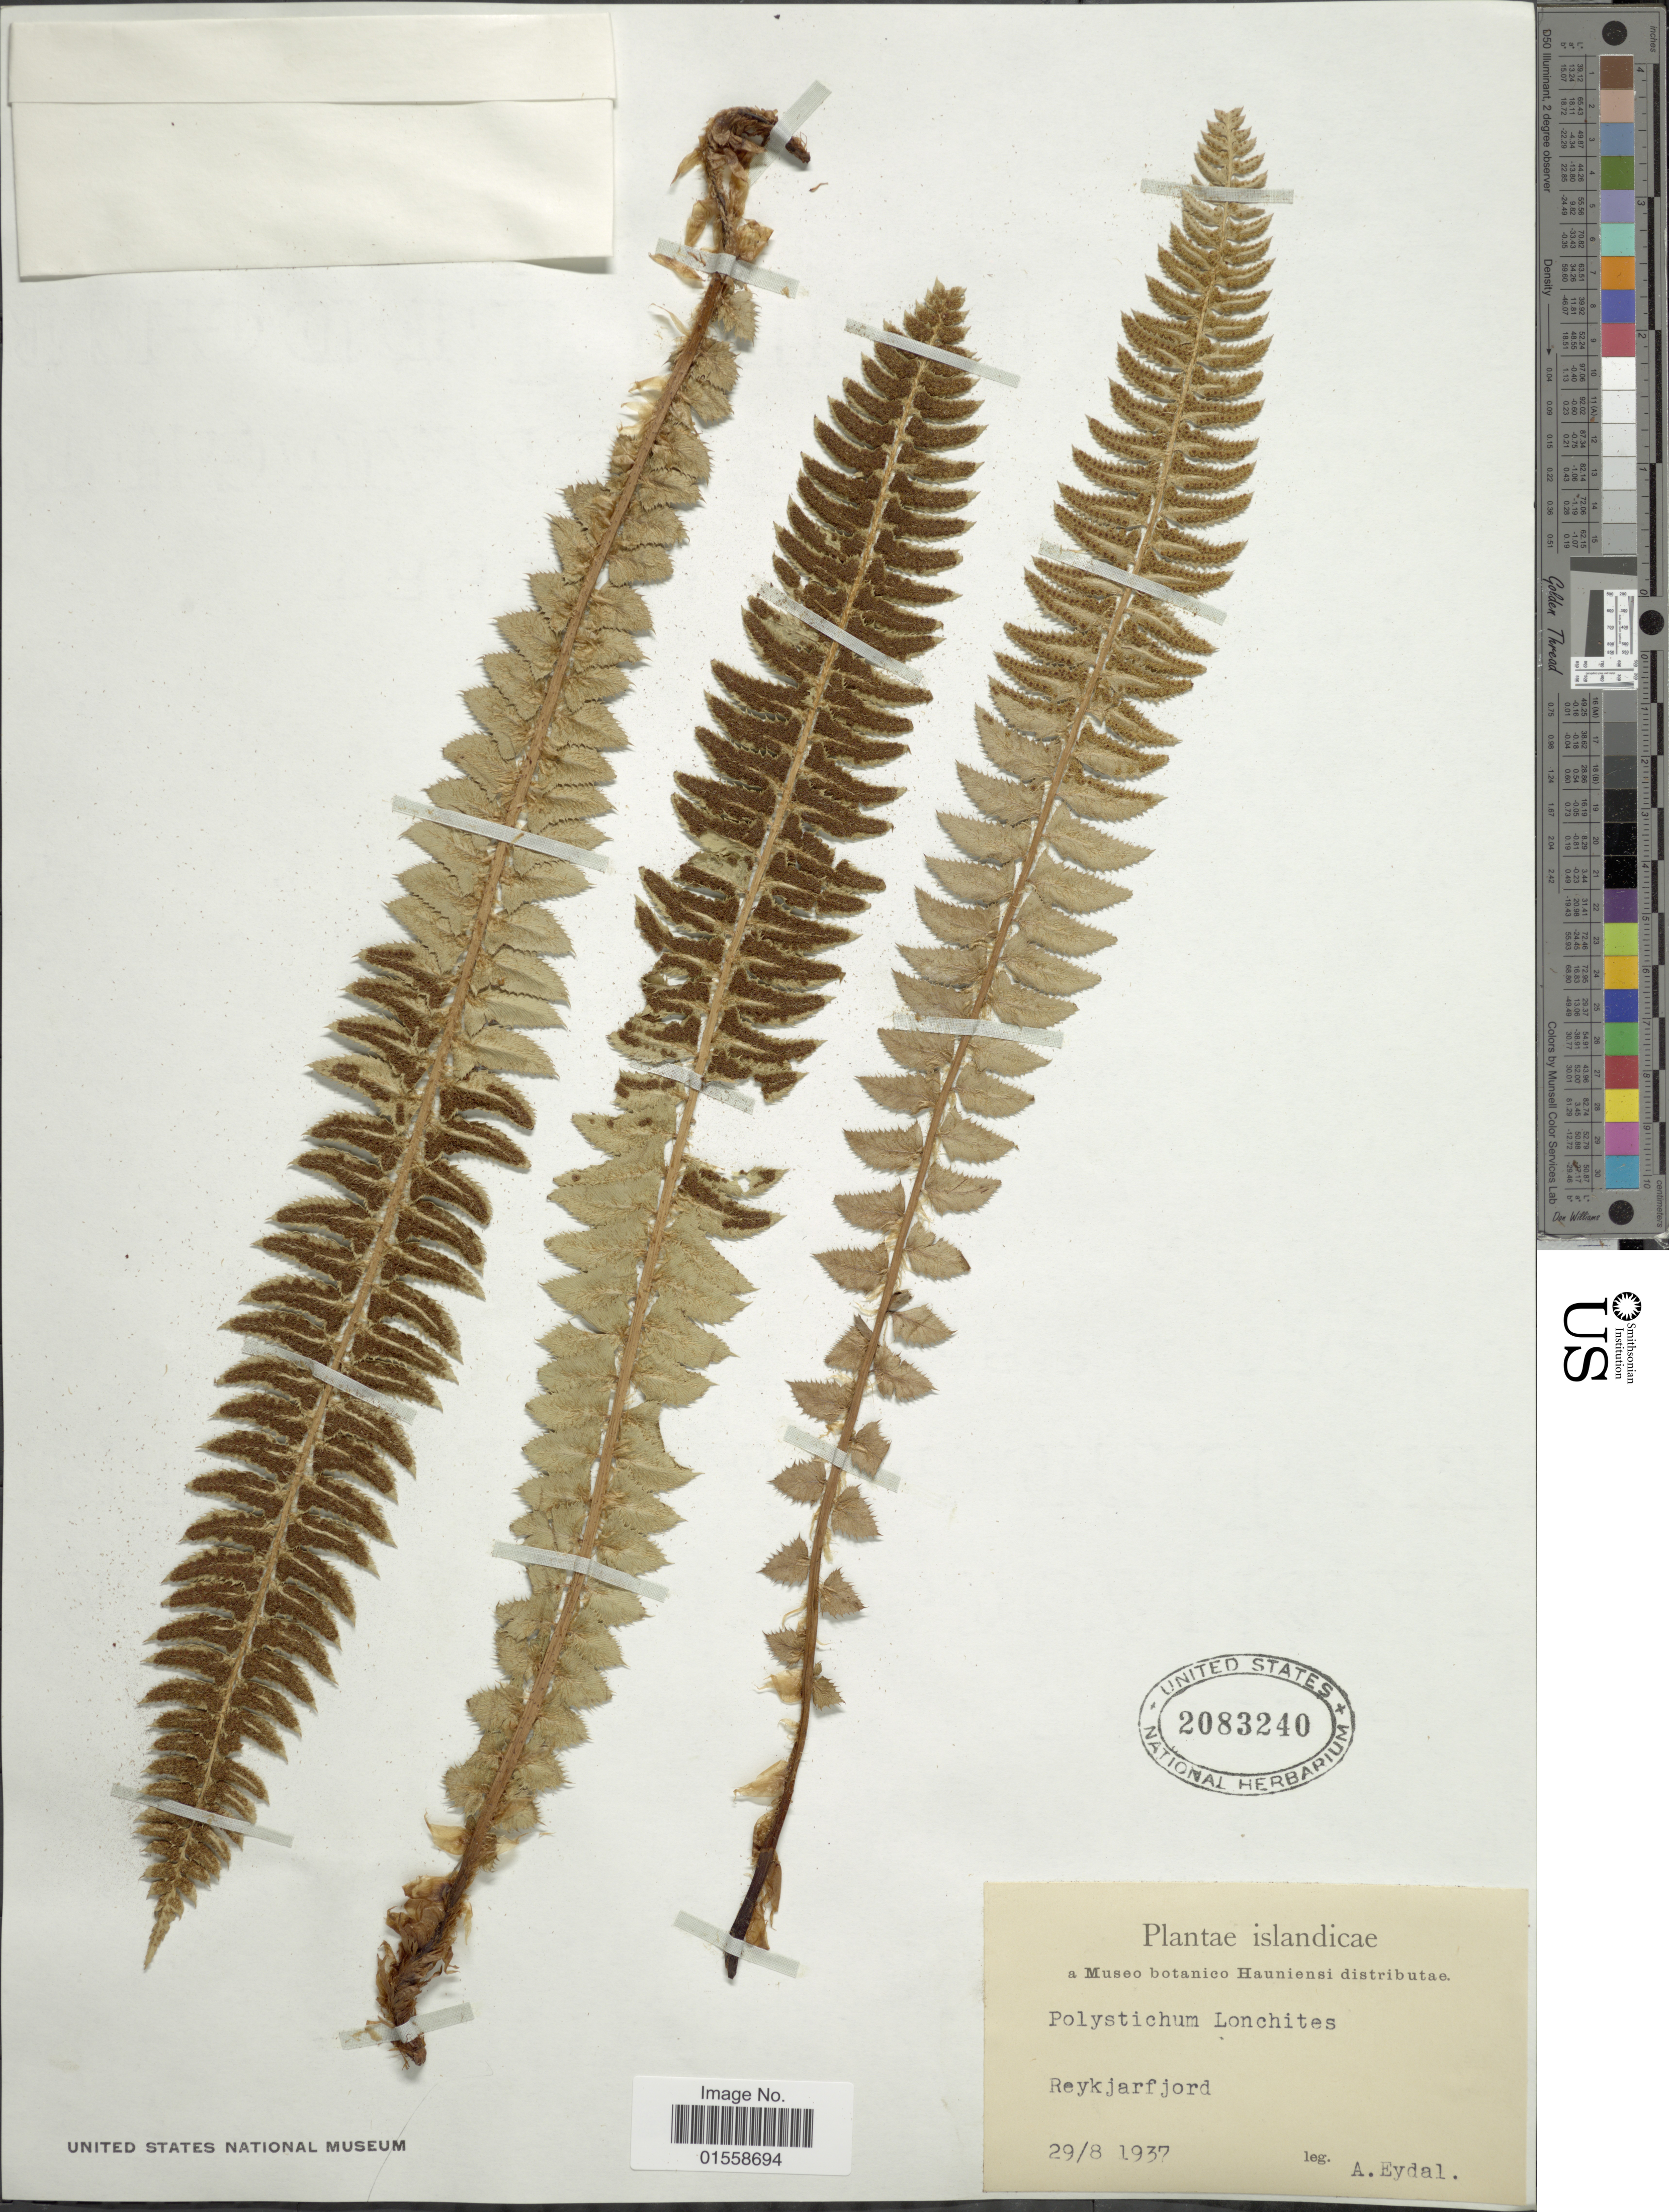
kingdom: Plantae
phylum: Tracheophyta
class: Polypodiopsida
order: Polypodiales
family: Dryopteridaceae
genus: Polystichum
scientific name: Polystichum lonchitis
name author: (Roth) L.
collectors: A. Eydal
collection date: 1937-08-29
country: Iceland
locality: Islandicae. Reykjarfjord.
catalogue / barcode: US 2083240